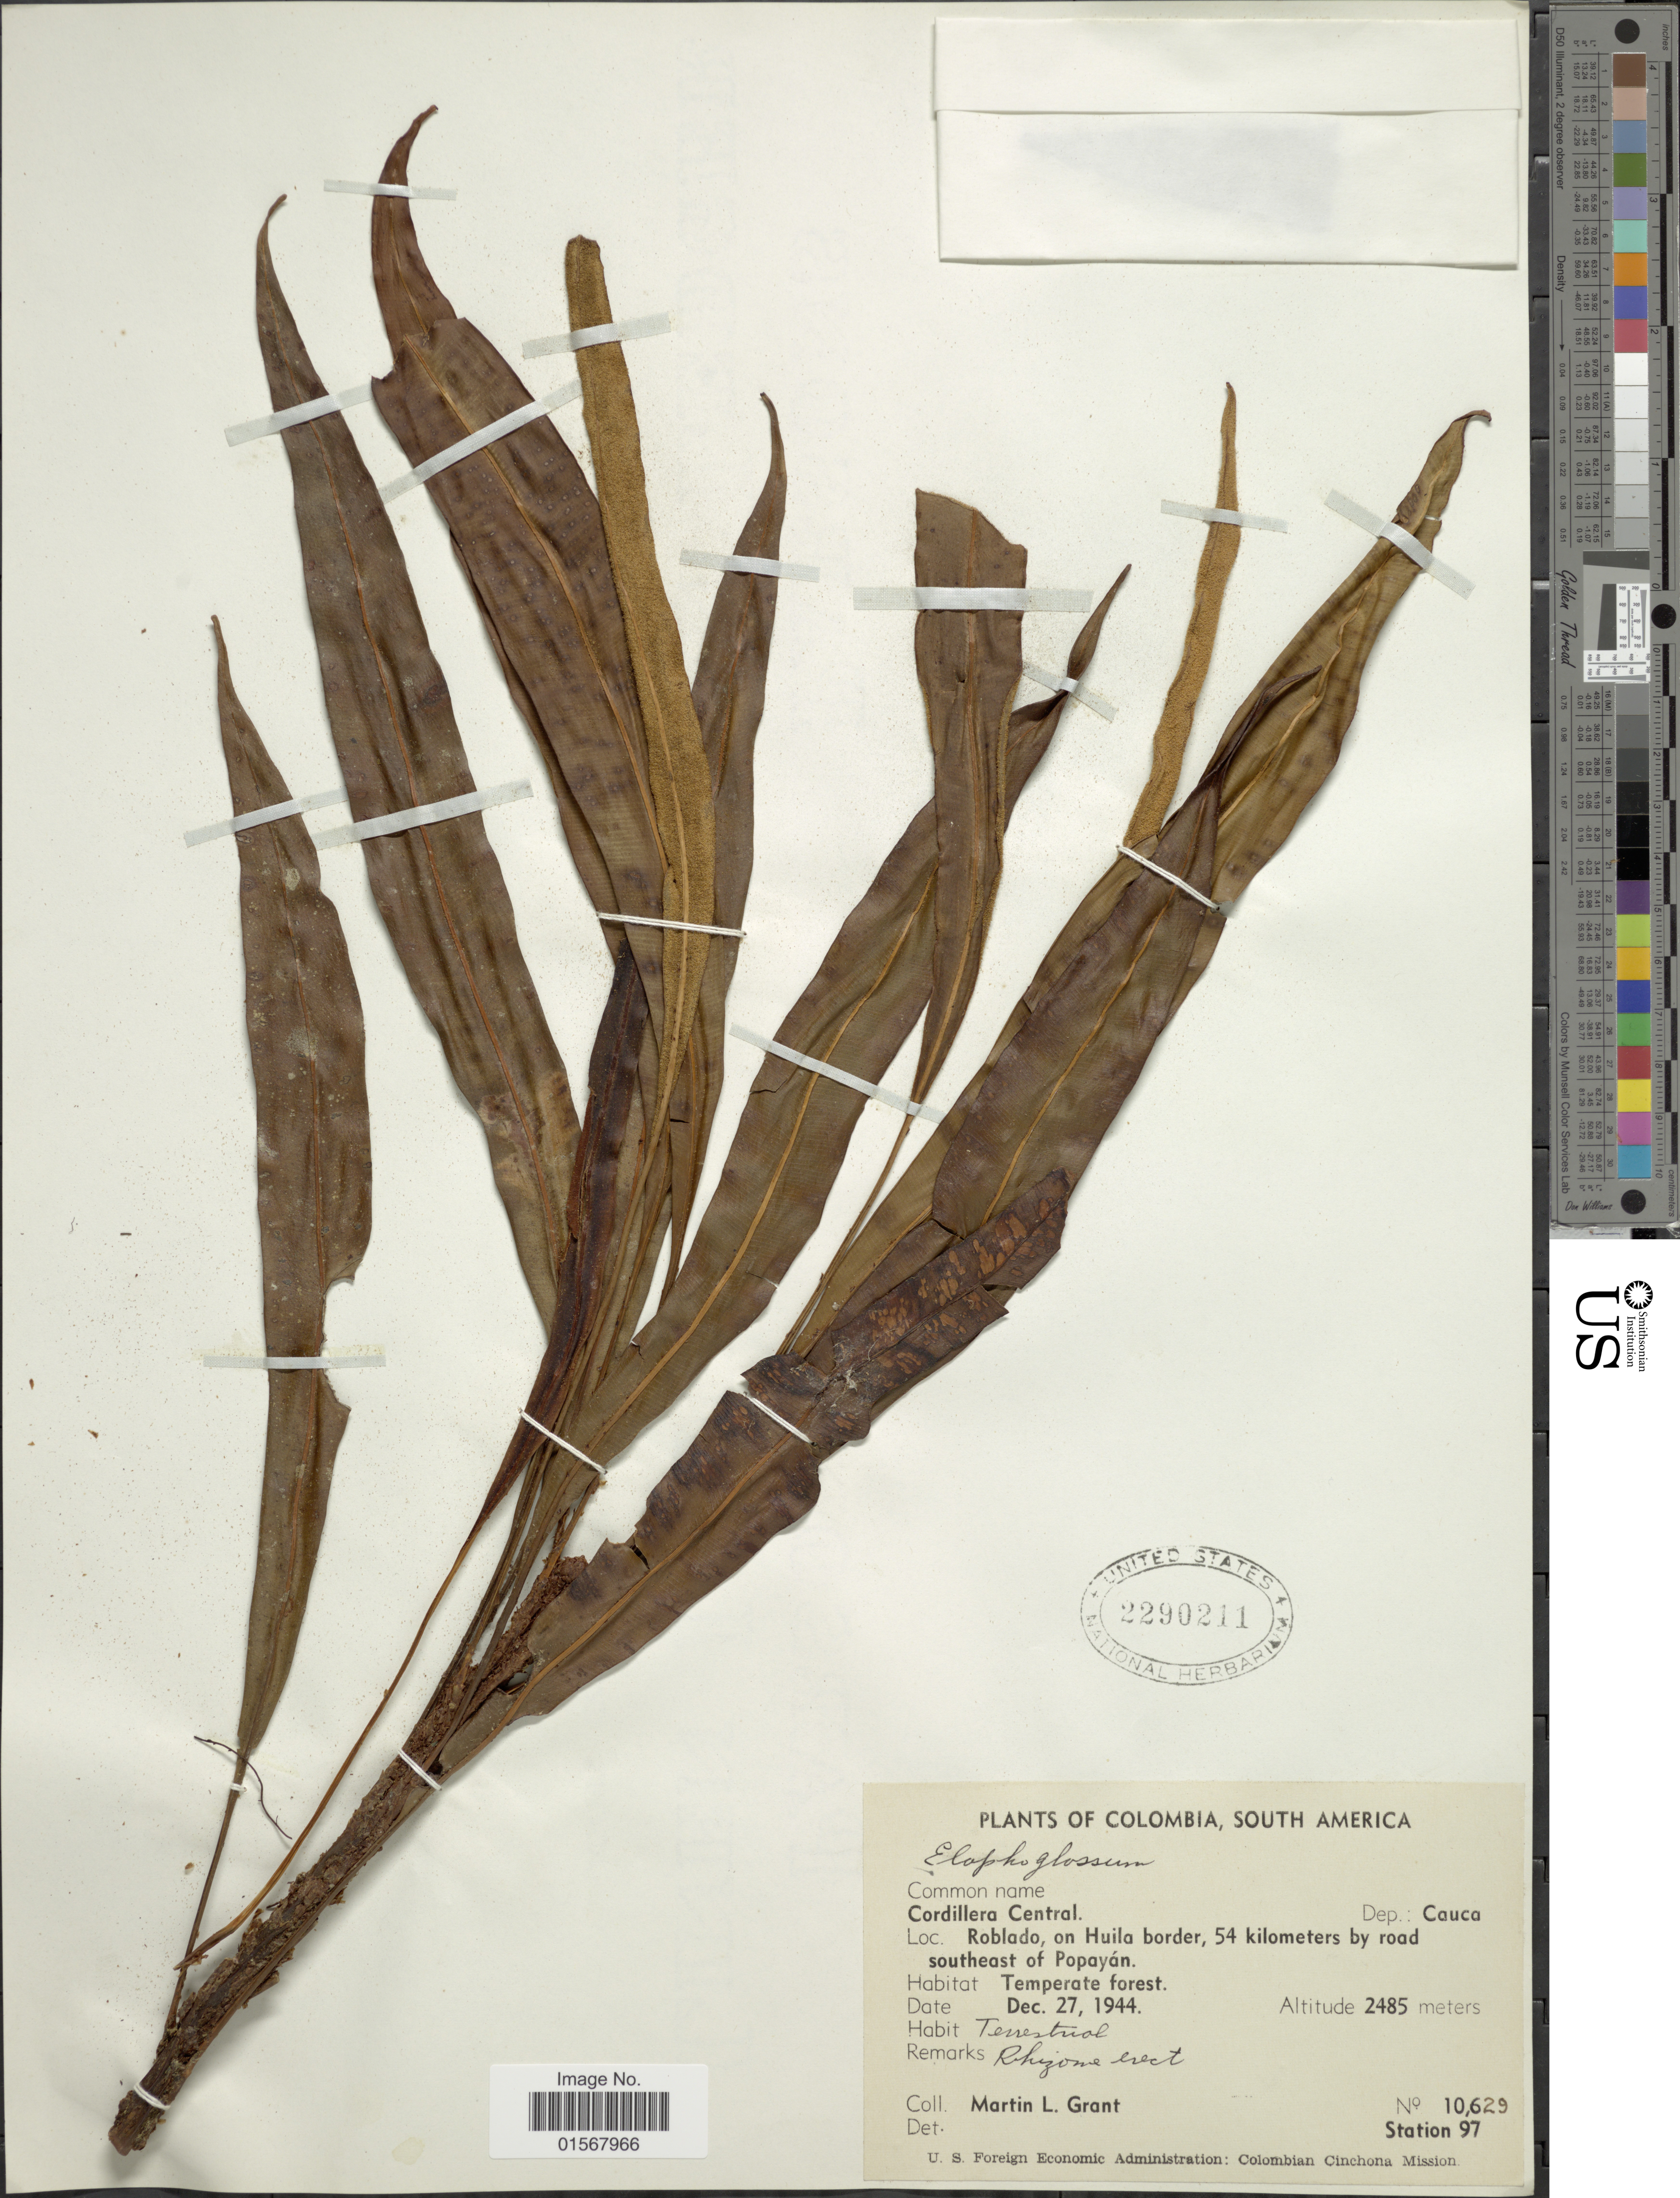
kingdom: Plantae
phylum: Tracheophyta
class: Polypodiopsida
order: Polypodiales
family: Dryopteridaceae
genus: Elaphoglossum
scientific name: Elaphoglossum lechlerianum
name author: (Mett.) T. Moore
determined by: Matos, F. B.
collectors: M. L. Grant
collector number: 10629 Station 97?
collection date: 1944-12-27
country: Colombia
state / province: Cauca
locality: Colombia, South America, Cordillera Central, Dep.: Cauca, Roblado, on Huila border, 54 kilometers by road southeast of Popayan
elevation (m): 2485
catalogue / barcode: US 2290211